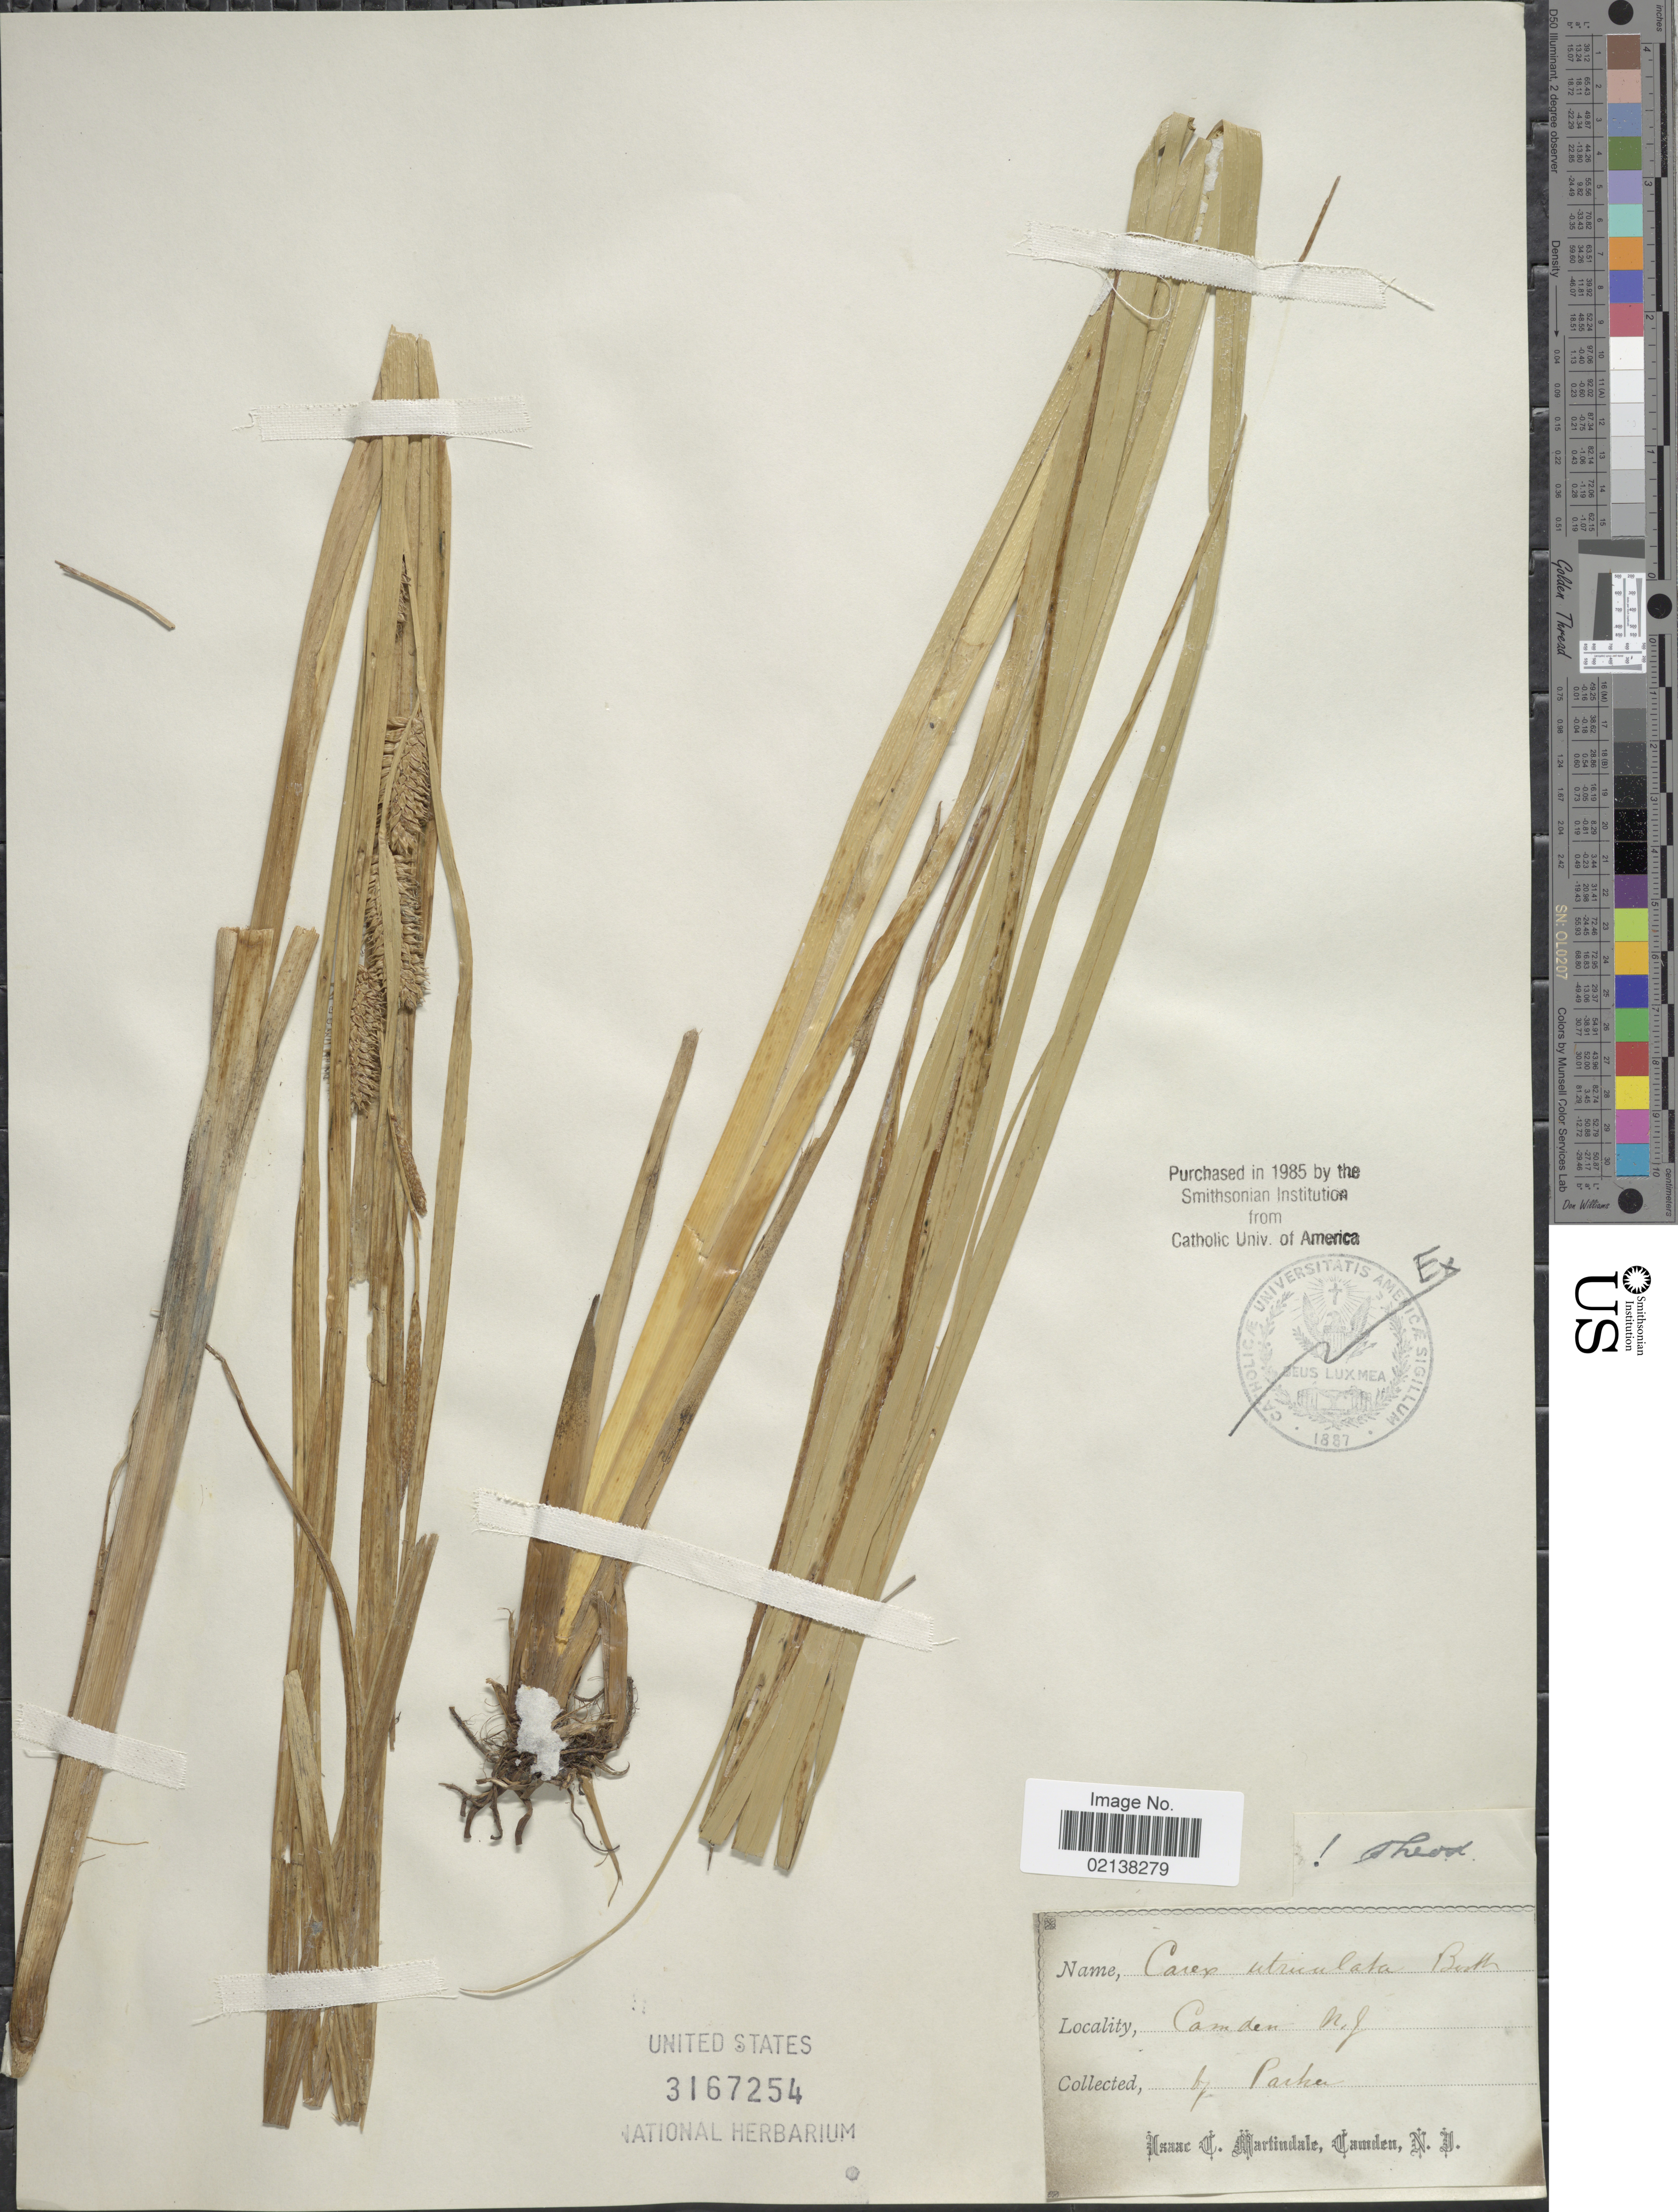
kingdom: Plantae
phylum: Tracheophyta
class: Liliopsida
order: Poales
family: Cyperaceae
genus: Carex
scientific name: Carex utriculata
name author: Boott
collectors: -. Parker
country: United States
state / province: New Jersey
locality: Camden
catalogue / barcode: US 3167254